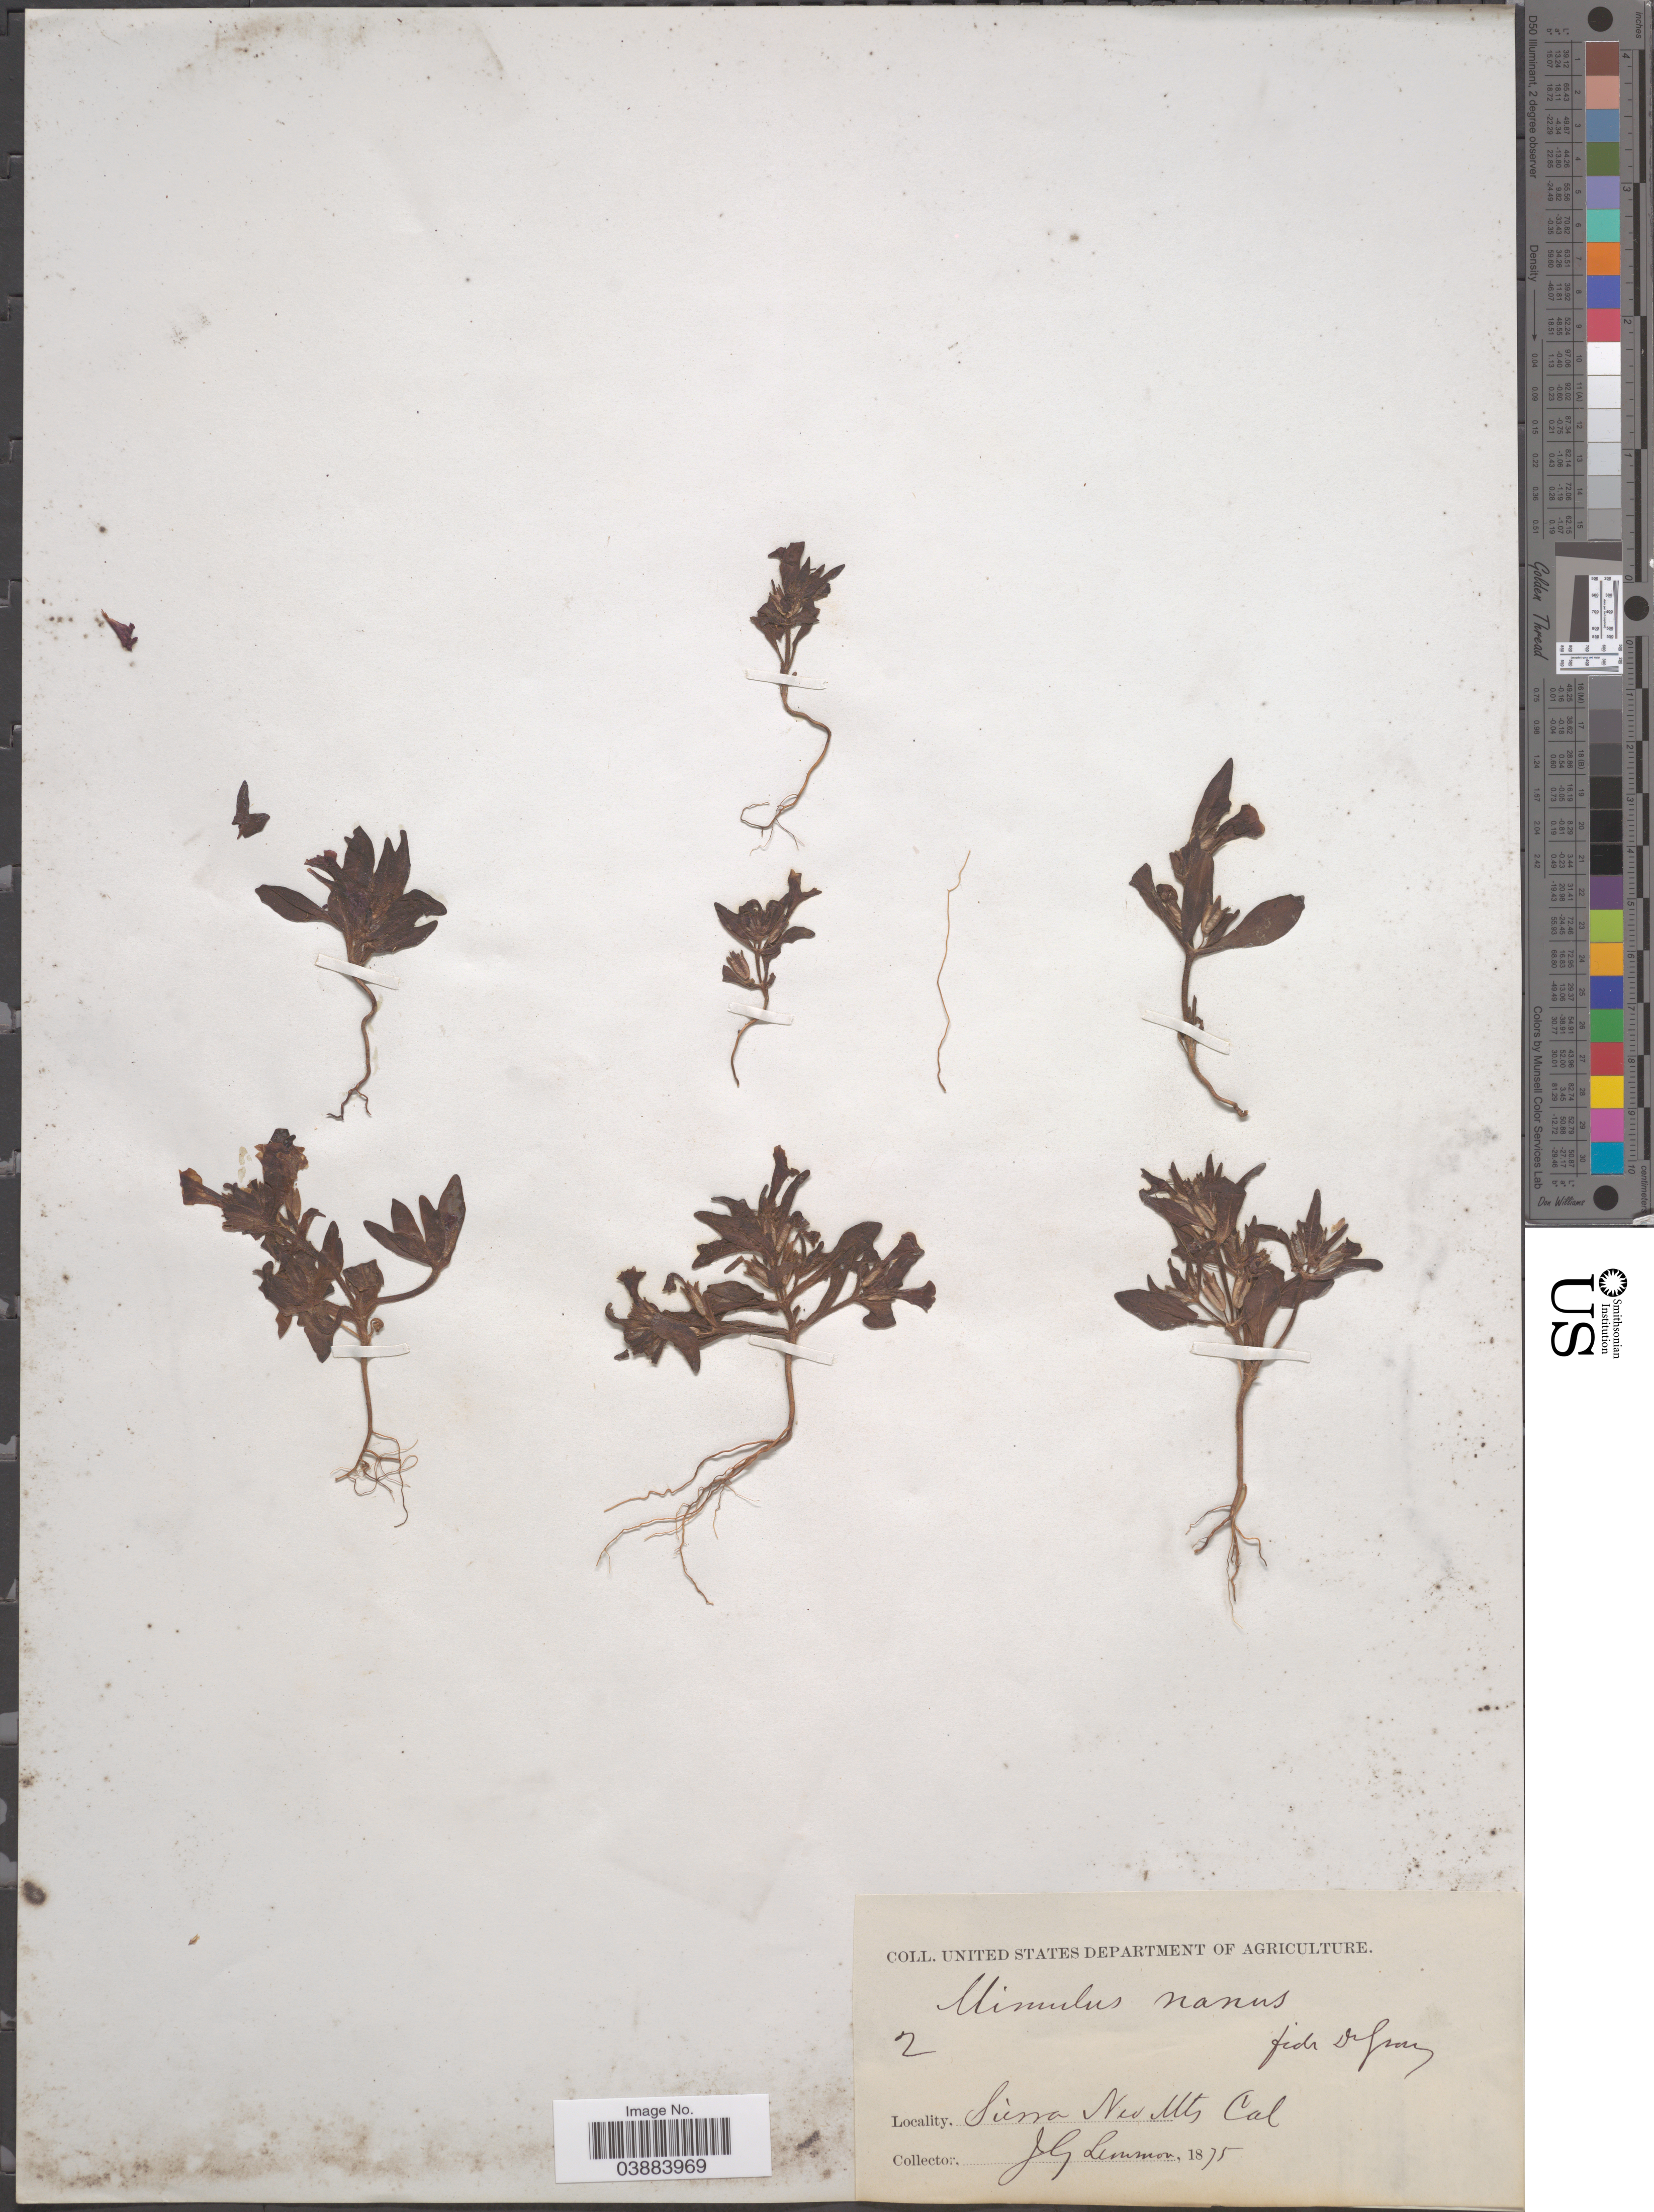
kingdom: Plantae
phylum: Tracheophyta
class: Magnoliopsida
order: Lamiales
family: Phrymaceae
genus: Eunanus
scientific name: Eunanus nanus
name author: (Hook. & Arn.) Holz.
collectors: J. Lemmon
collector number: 2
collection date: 1875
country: United States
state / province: California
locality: Sierra Nev Mts.